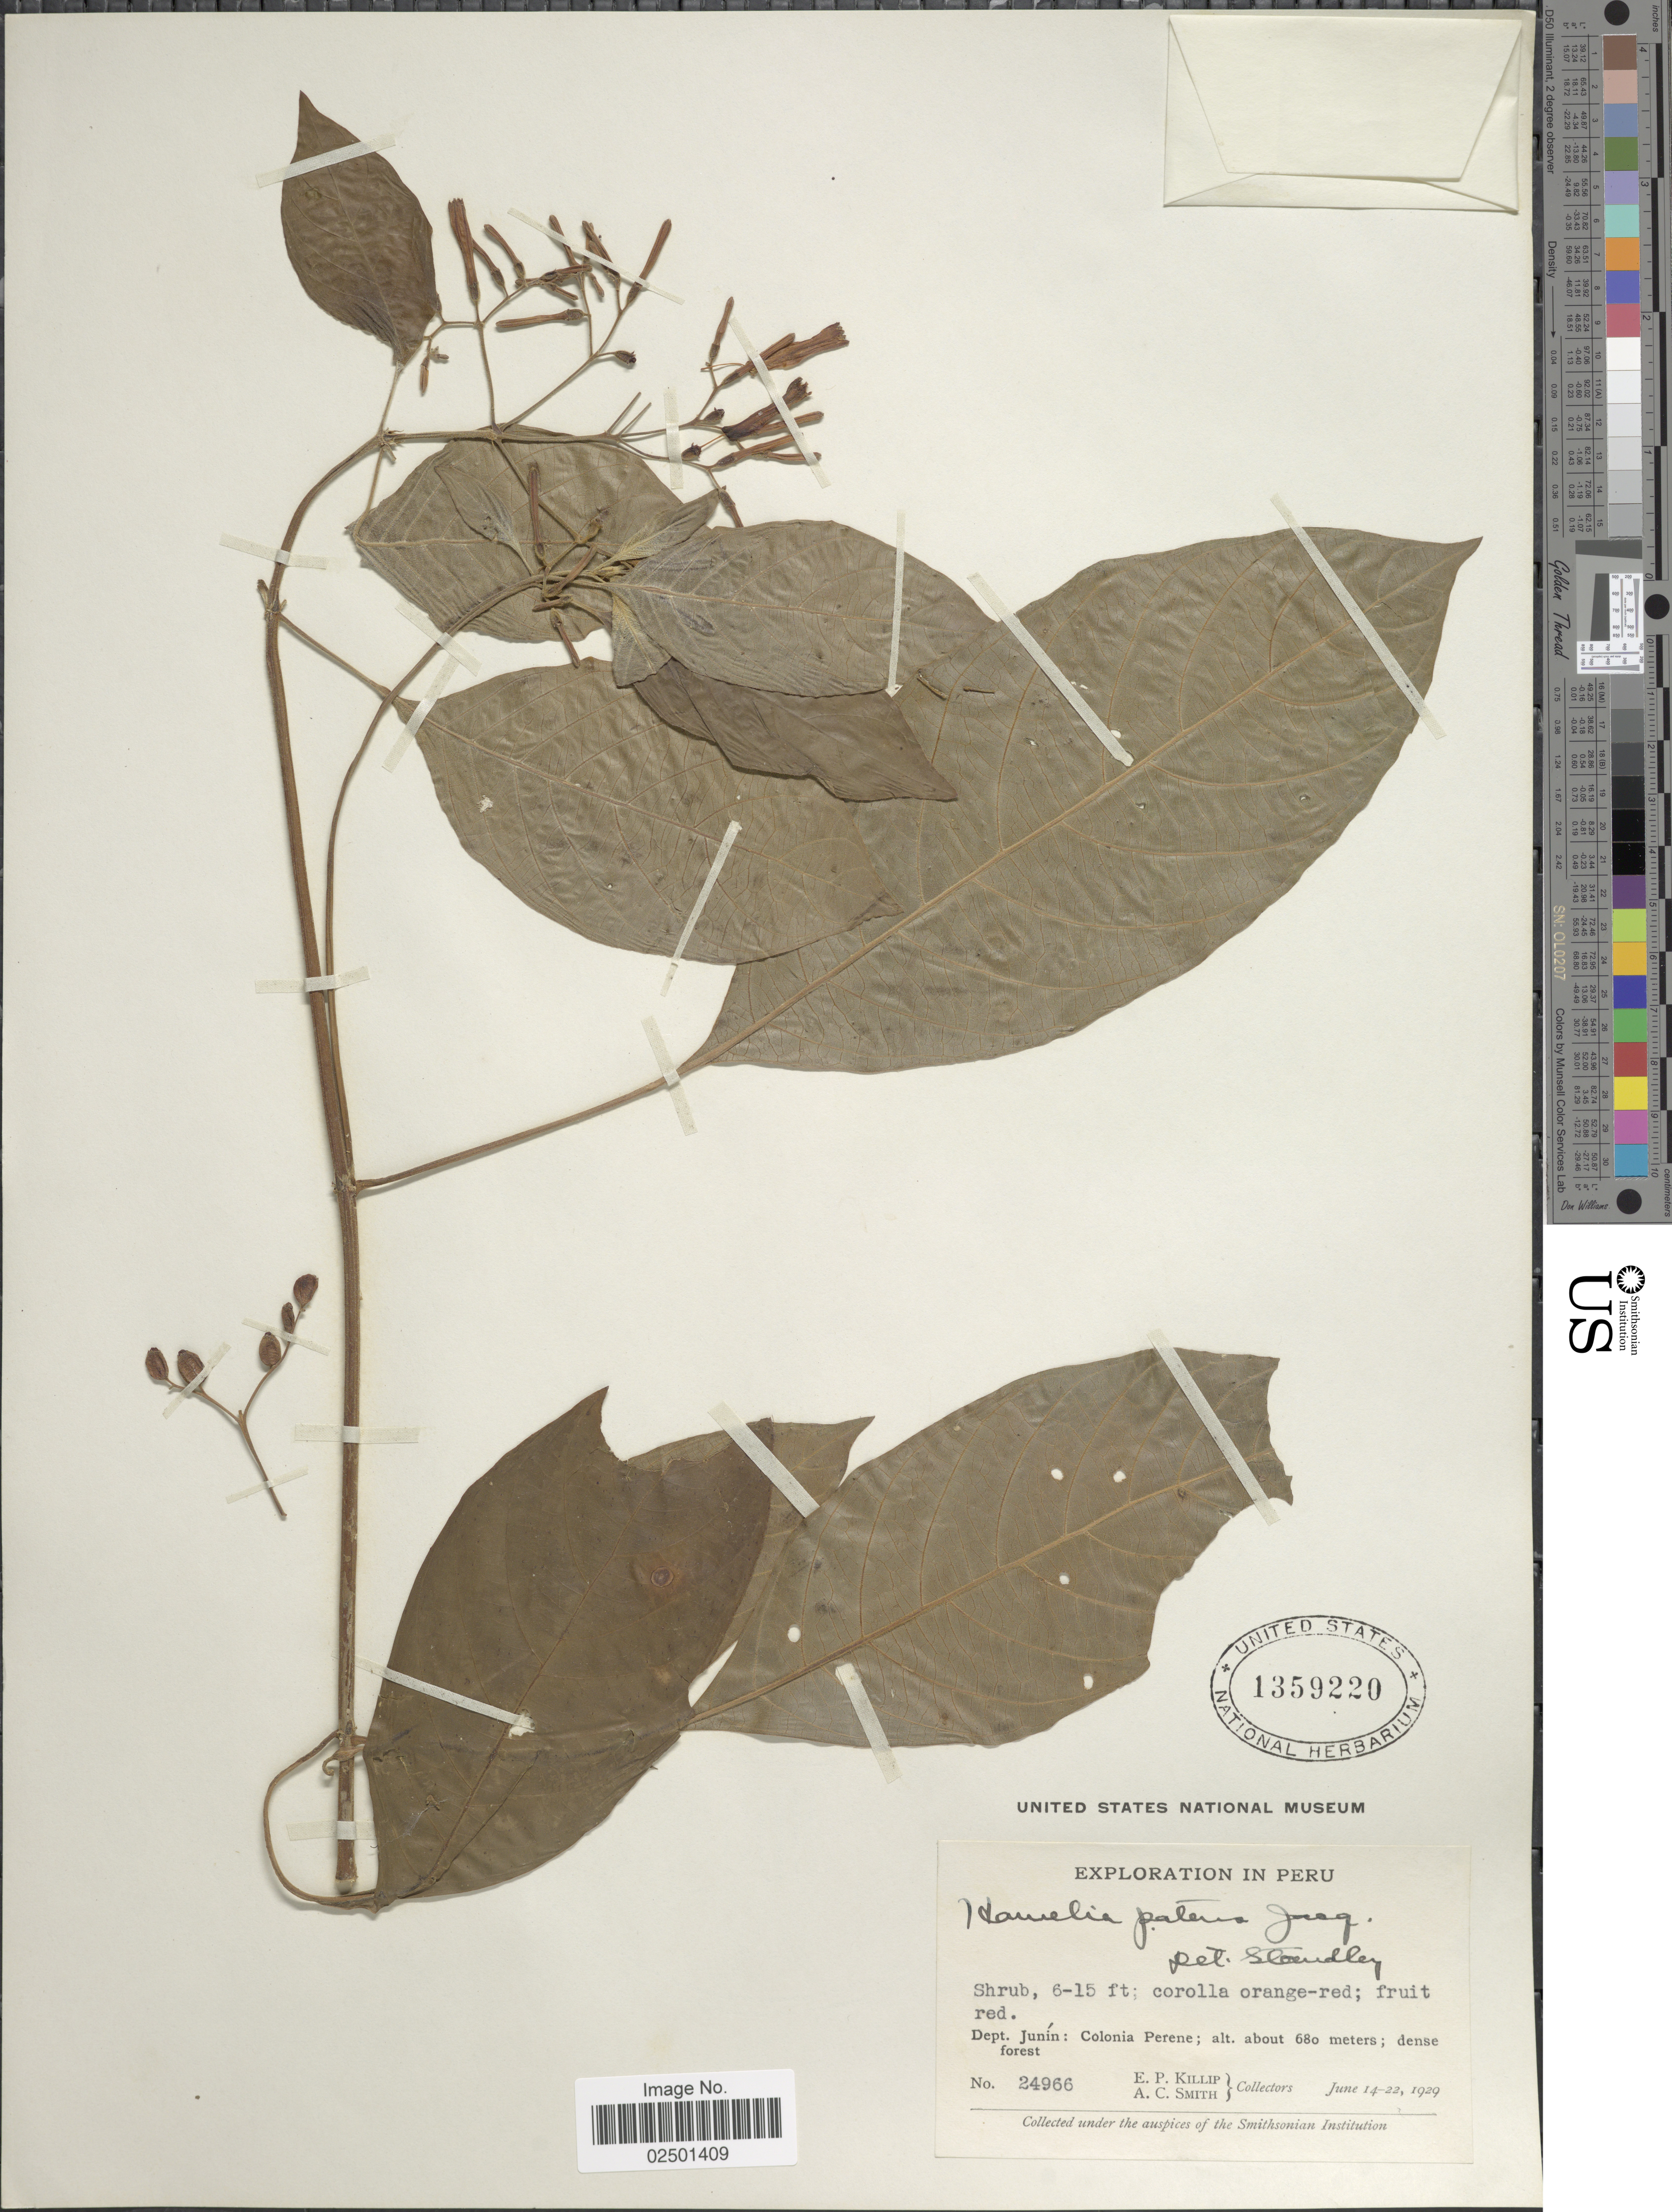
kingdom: Plantae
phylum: Tracheophyta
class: Magnoliopsida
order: Gentianales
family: Rubiaceae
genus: Hamelia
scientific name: Hamelia patens var. patens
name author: Jacq.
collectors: E. P. Killip & A. C. Smith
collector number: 24966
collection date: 1929-06-14/1929-06-22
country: Peru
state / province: Junín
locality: Dept. Junín: Colonia Perene.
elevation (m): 680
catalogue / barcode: US 1359220